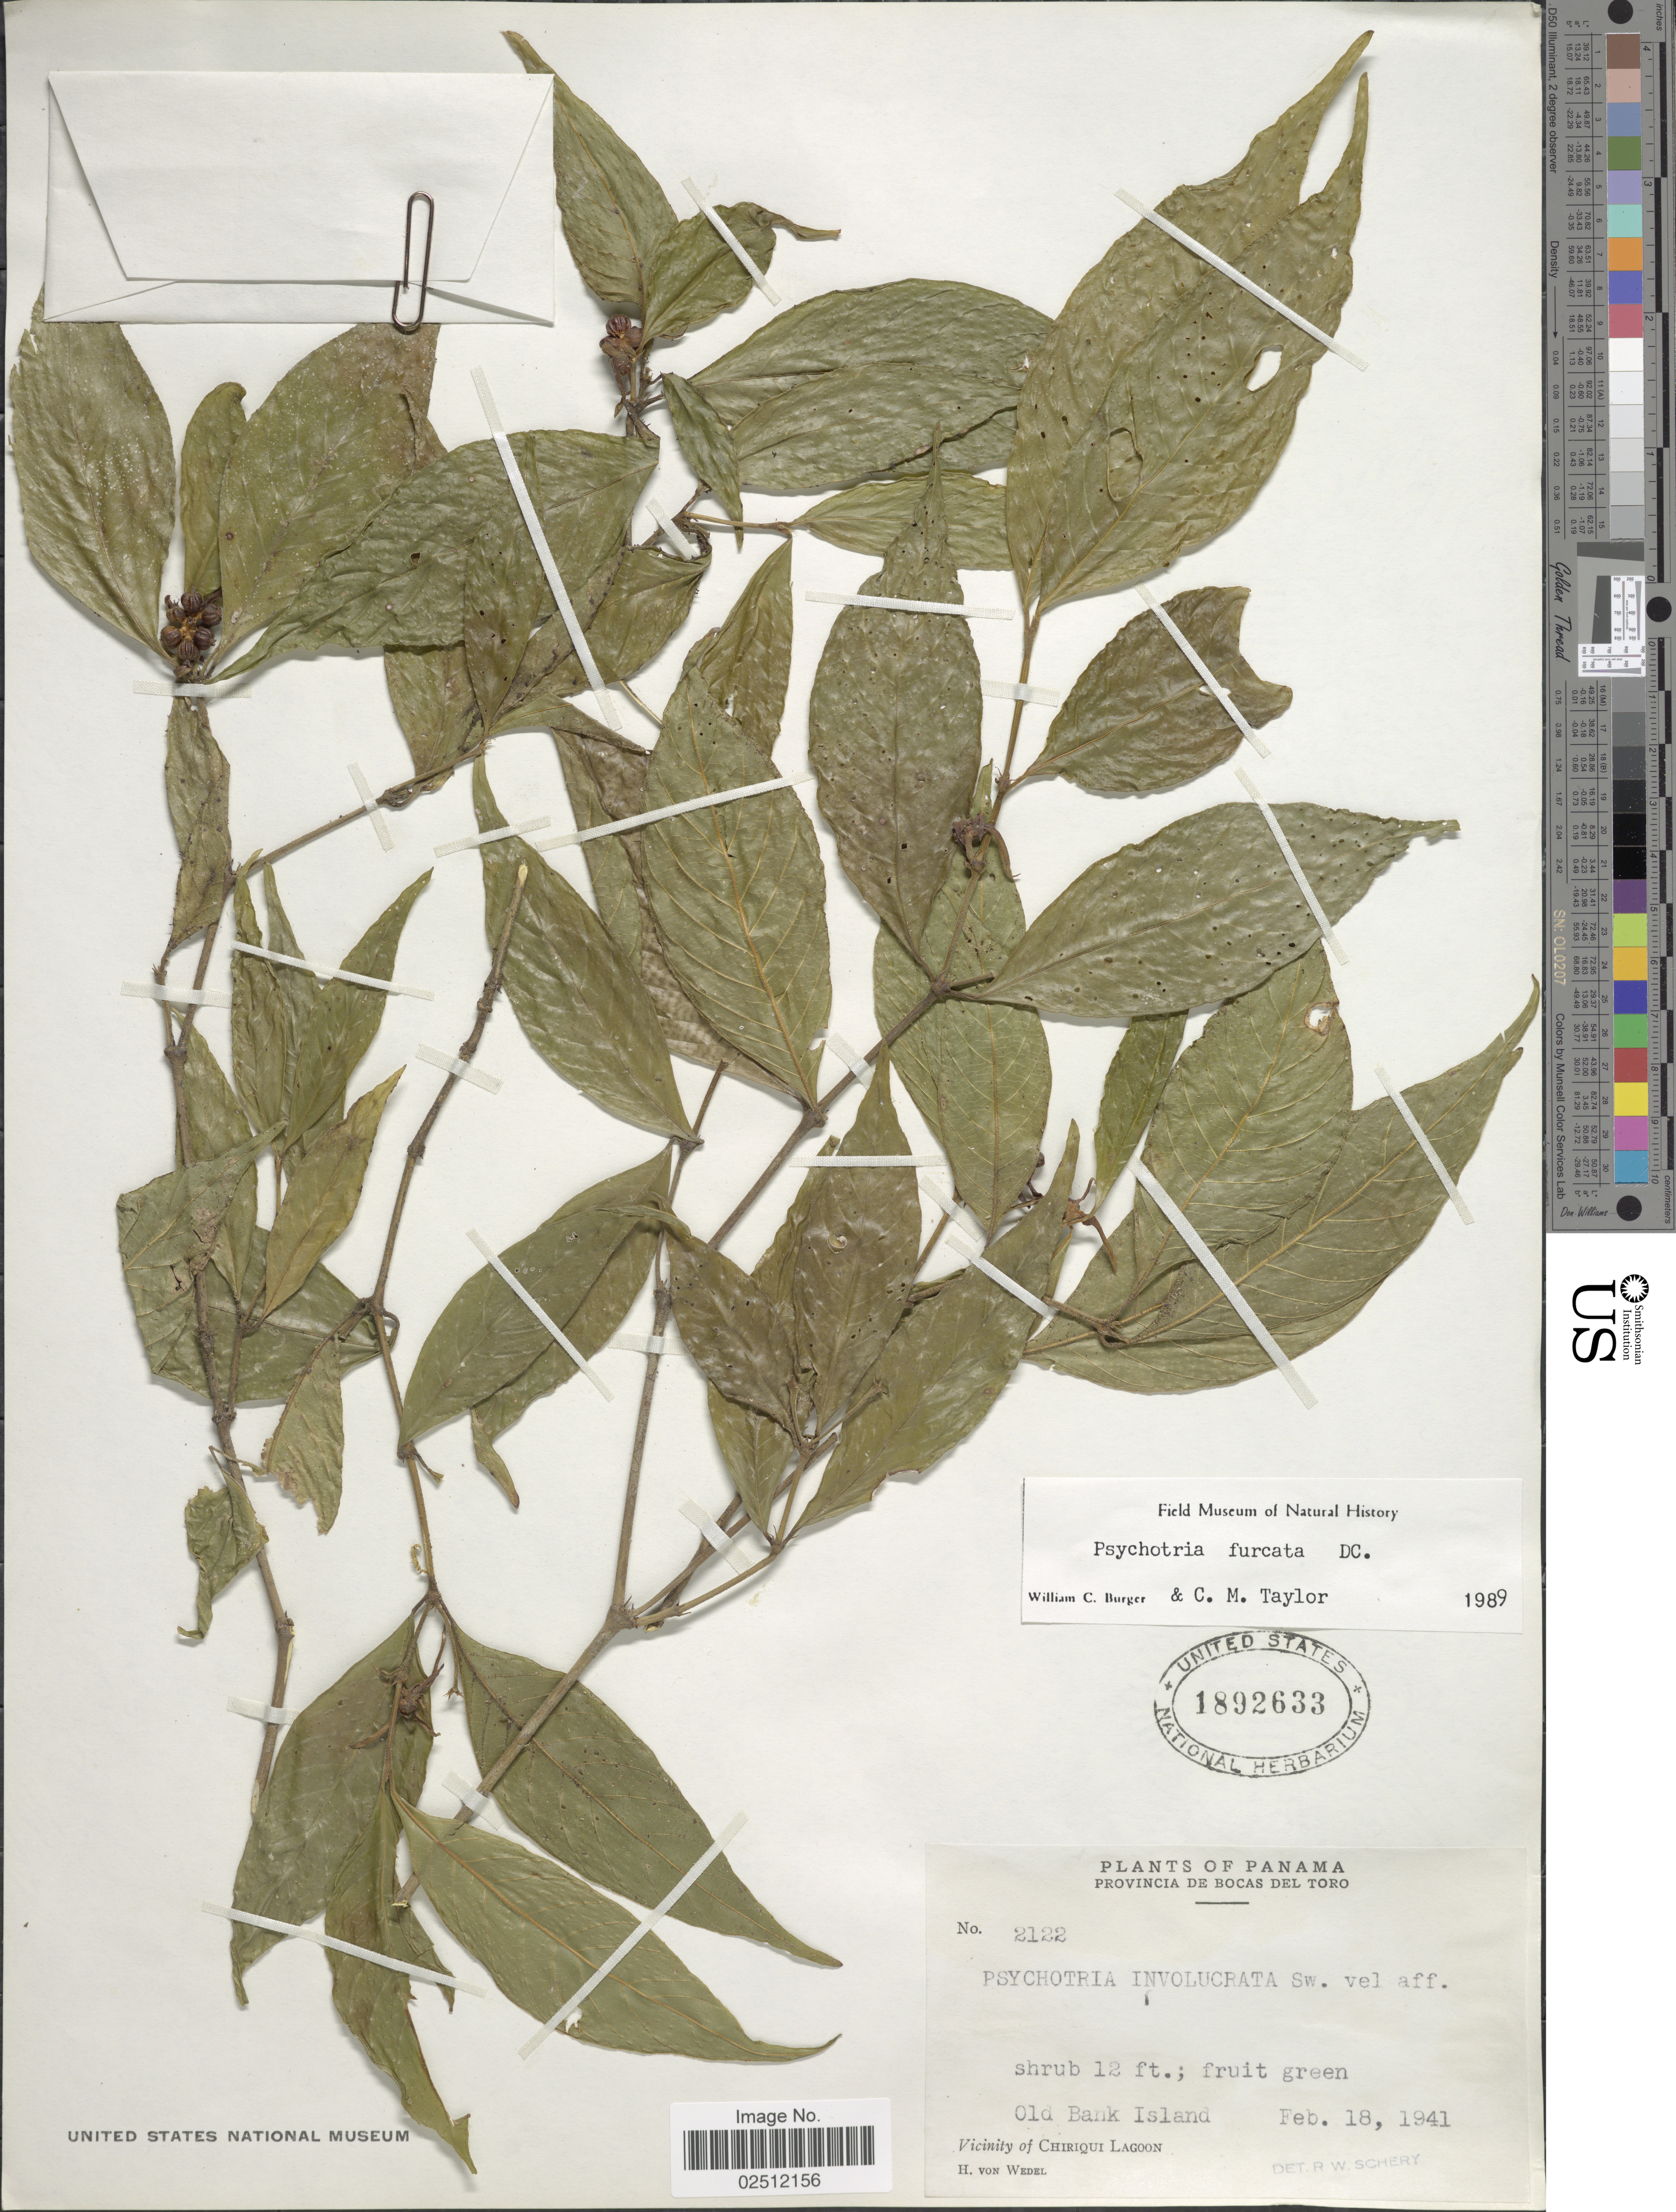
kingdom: Plantae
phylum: Tracheophyta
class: Magnoliopsida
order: Gentianales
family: Rubiaceae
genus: Psychotria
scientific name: Psychotria furcata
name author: DC.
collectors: H. von Wedel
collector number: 2122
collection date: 1941-02-18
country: Panama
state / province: Bocas del Toro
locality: Provincia de Bocas del Toro, Old Bank Island, Vicinity of Chiriqui Lagoon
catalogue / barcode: US 1892633